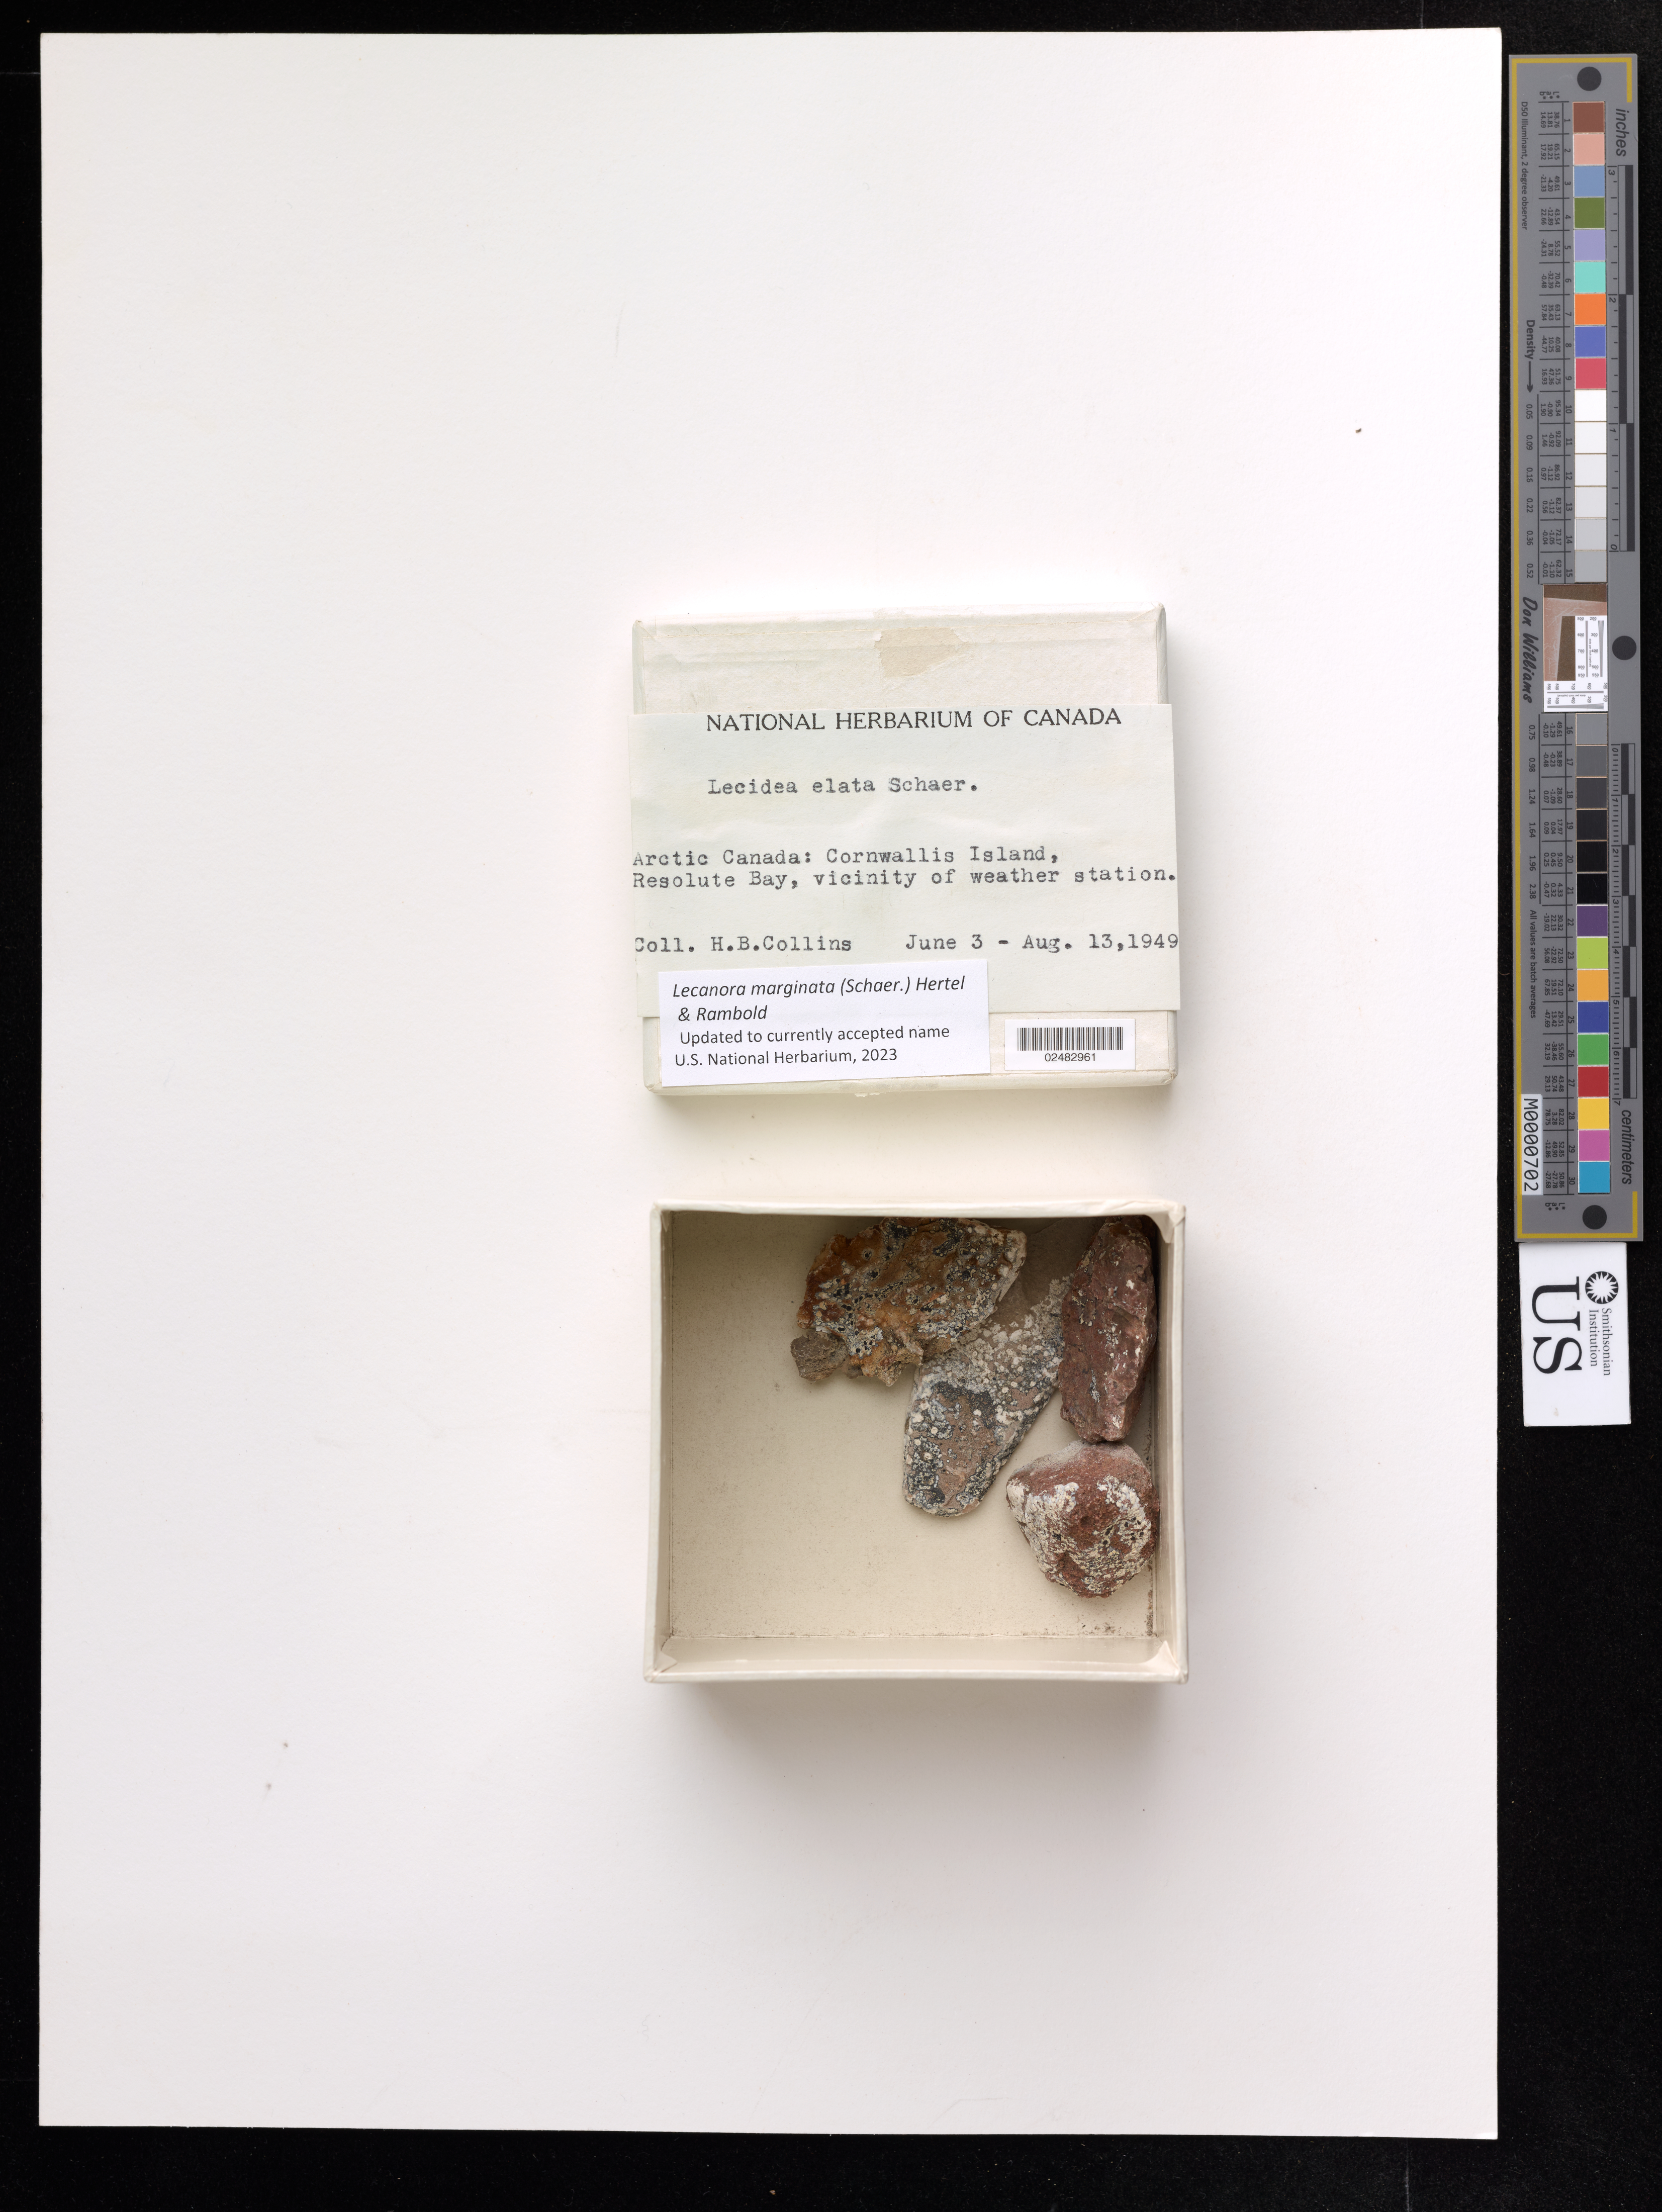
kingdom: Fungi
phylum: Ascomycota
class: Lecanoromycetes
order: Lecanorales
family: Lecanoraceae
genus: Lecanora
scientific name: Lecanora marginata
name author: (Schaer.) Hertel & Rambold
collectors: H. Collins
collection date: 1949-06-03/1949-08-13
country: Canada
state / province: Nunavut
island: Cornwallis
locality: Cornwallis Island, Resolute Bay, vicinity of weather station